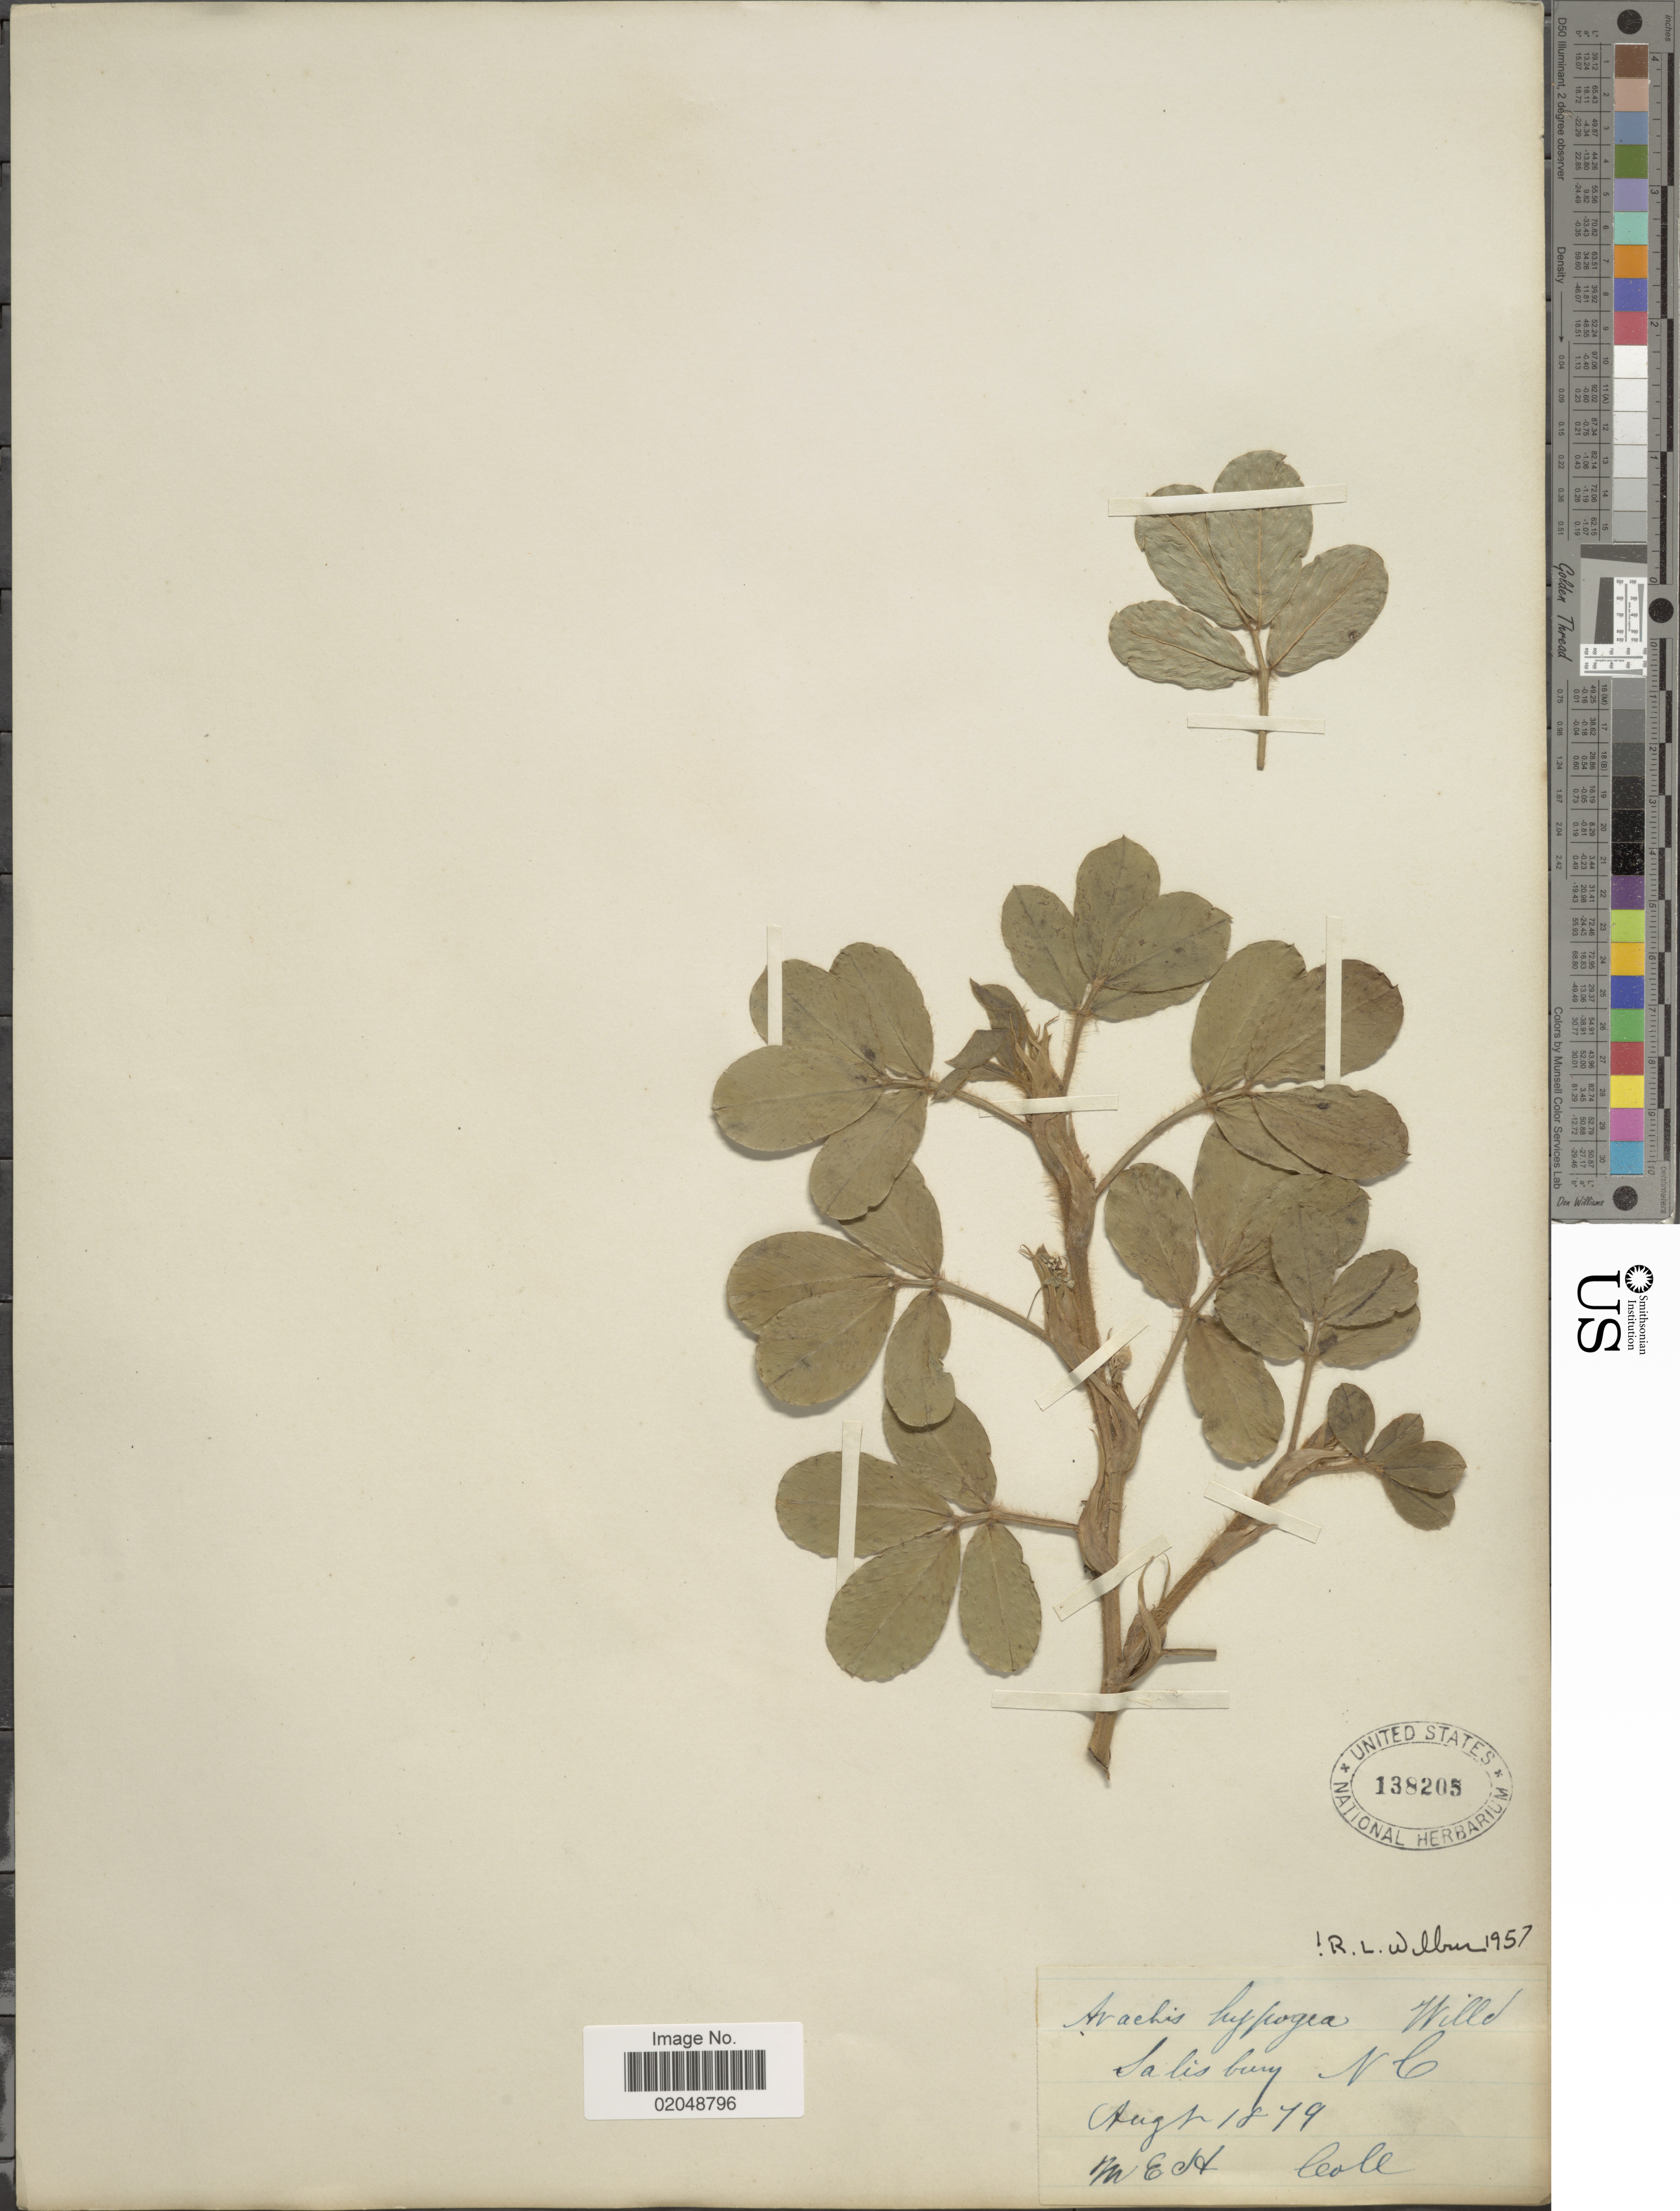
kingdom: Plantae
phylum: Tracheophyta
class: Magnoliopsida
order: Fabales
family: Fabaceae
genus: Arachis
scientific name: Arachis hypogaea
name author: L.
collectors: M. E. H.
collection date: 1879-08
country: United States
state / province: North Carolina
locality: Salisbury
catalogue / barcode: US 138205